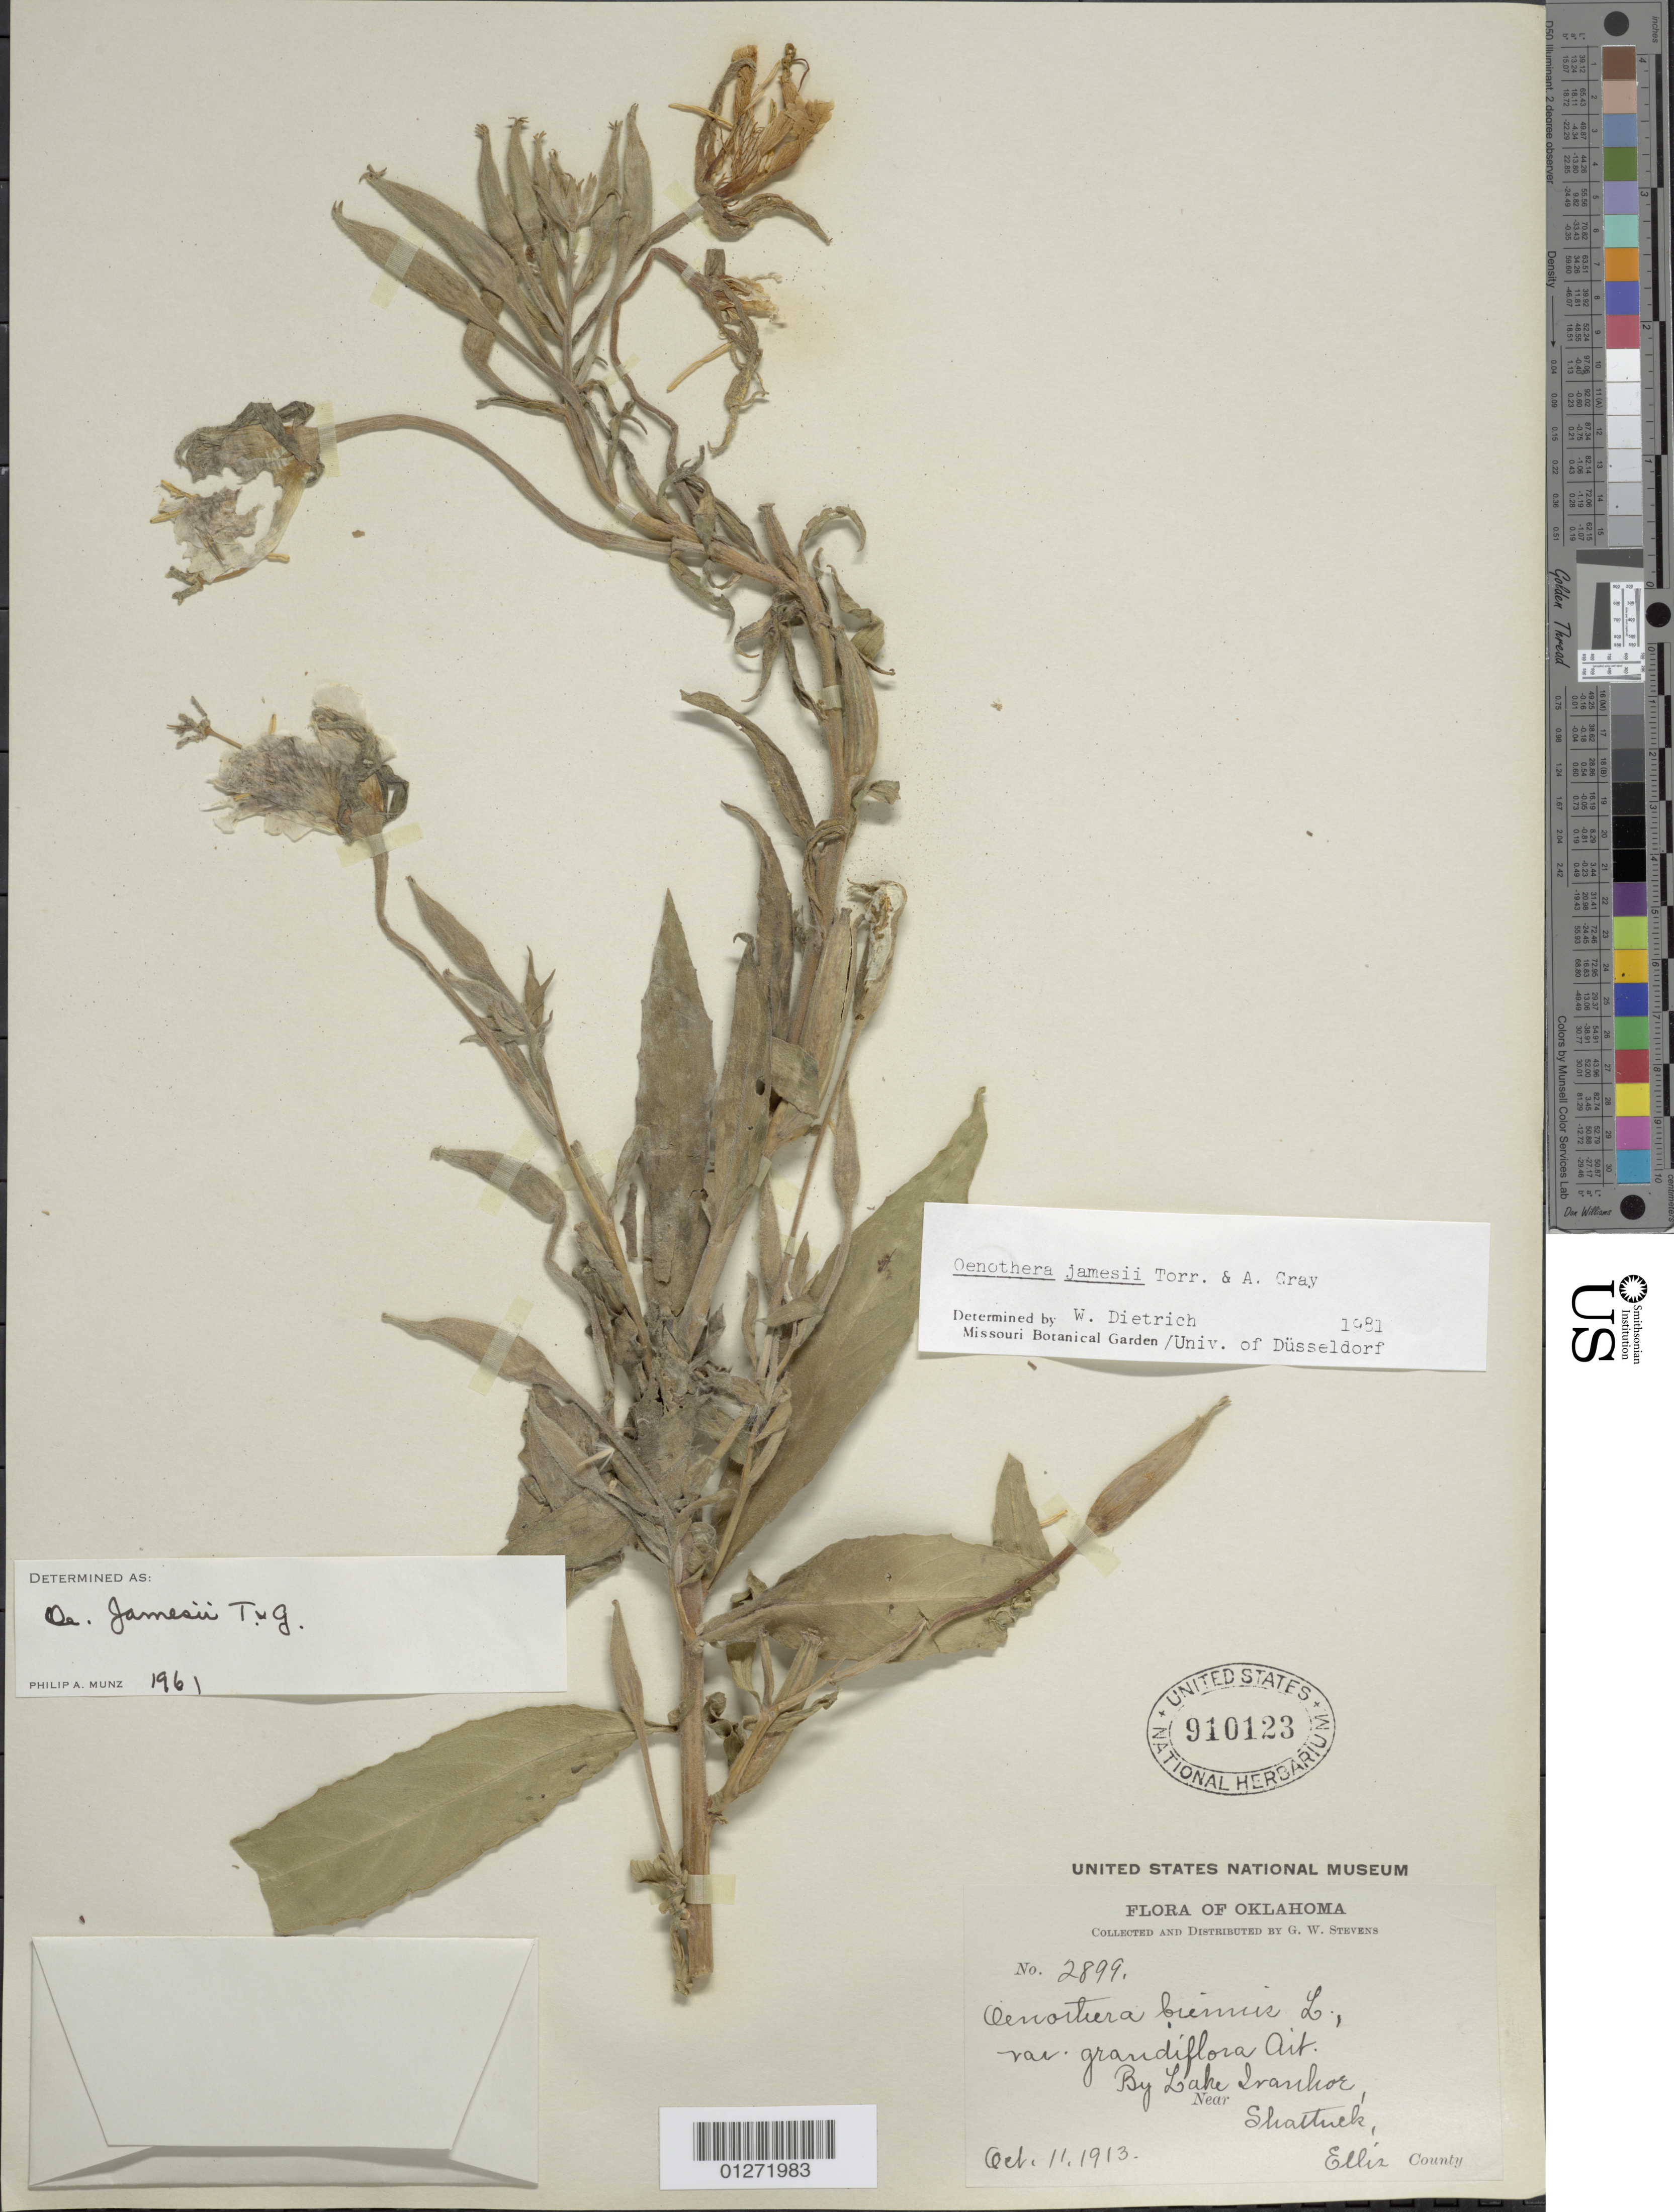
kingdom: Plantae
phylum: Tracheophyta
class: Magnoliopsida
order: Myrtales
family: Onagraceae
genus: Oenothera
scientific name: Oenothera jamesii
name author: Torr. & A. Gray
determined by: Dietrich, W.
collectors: G. W. Stevens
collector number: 2899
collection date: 1913-10-11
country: United States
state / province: Oklahoma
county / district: Ellis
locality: Lake Ivanhoe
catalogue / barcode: US 910123